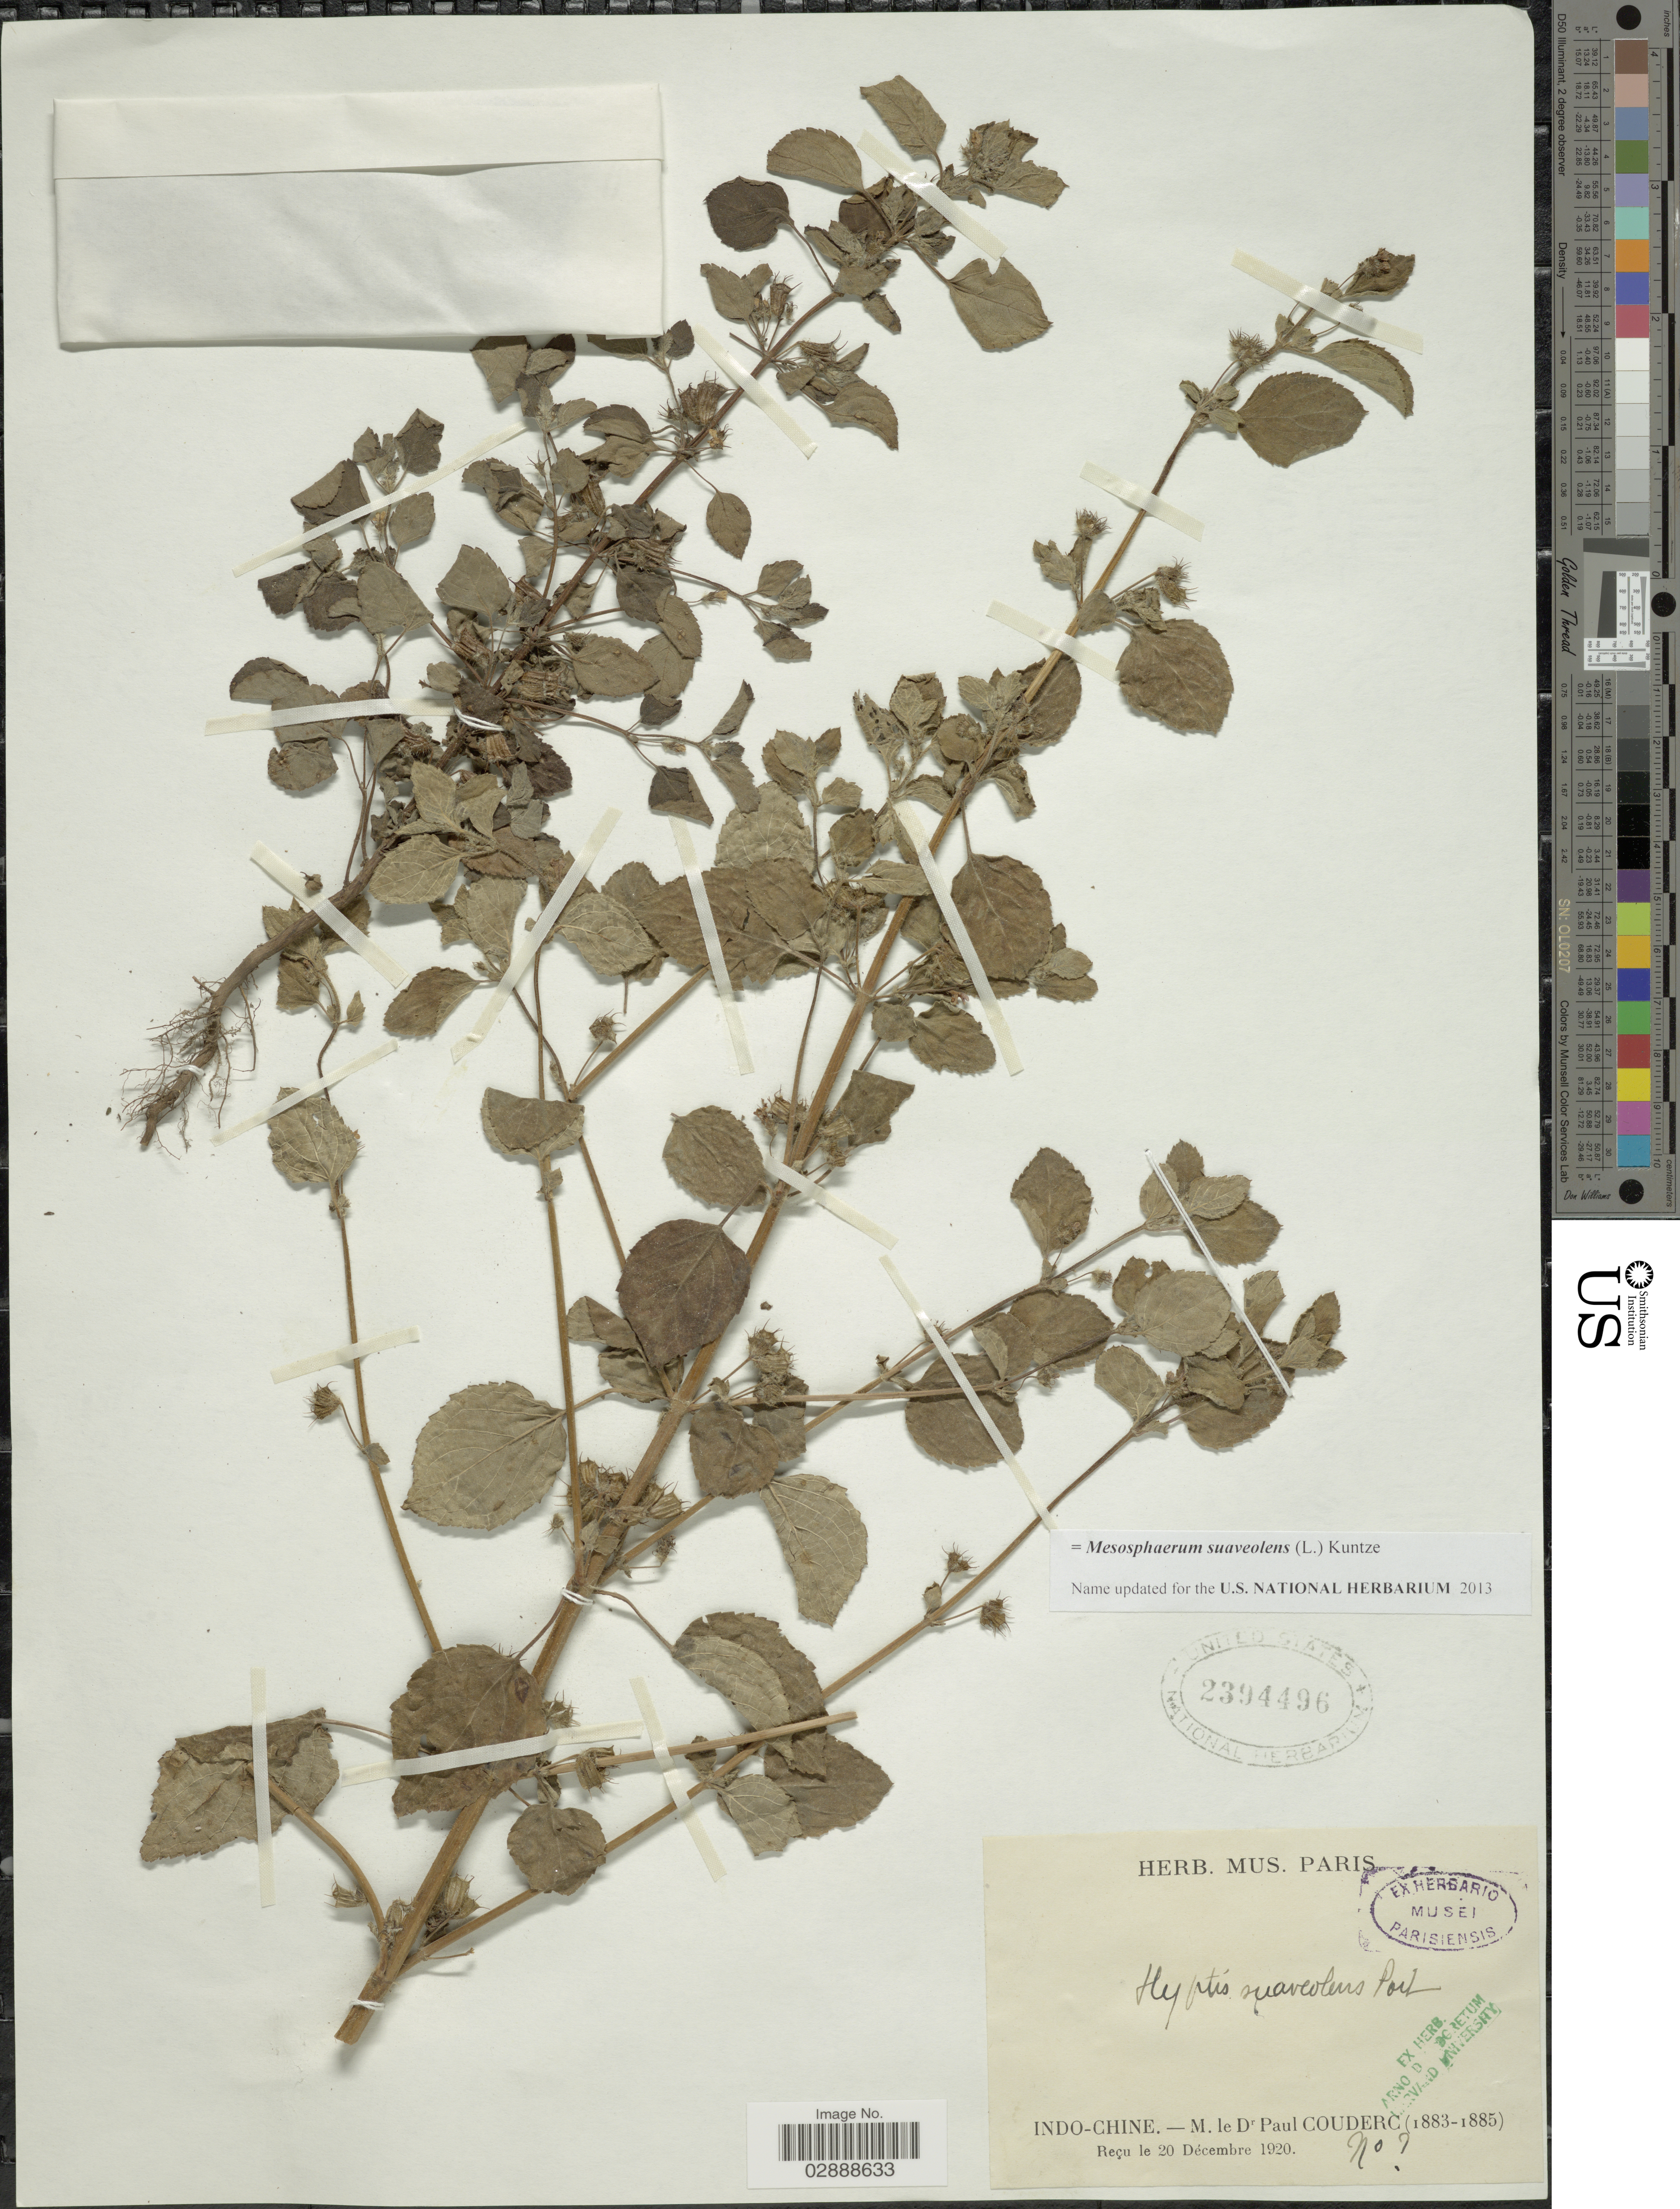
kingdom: Plantae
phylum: Tracheophyta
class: Magnoliopsida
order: Lamiales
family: Lamiaceae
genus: Mesosphaerum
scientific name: Mesosphaerum suaveolens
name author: (L.) Kuntze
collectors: P. Couderc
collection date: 1883/1885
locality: Indo-Chine.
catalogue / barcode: US 2394496